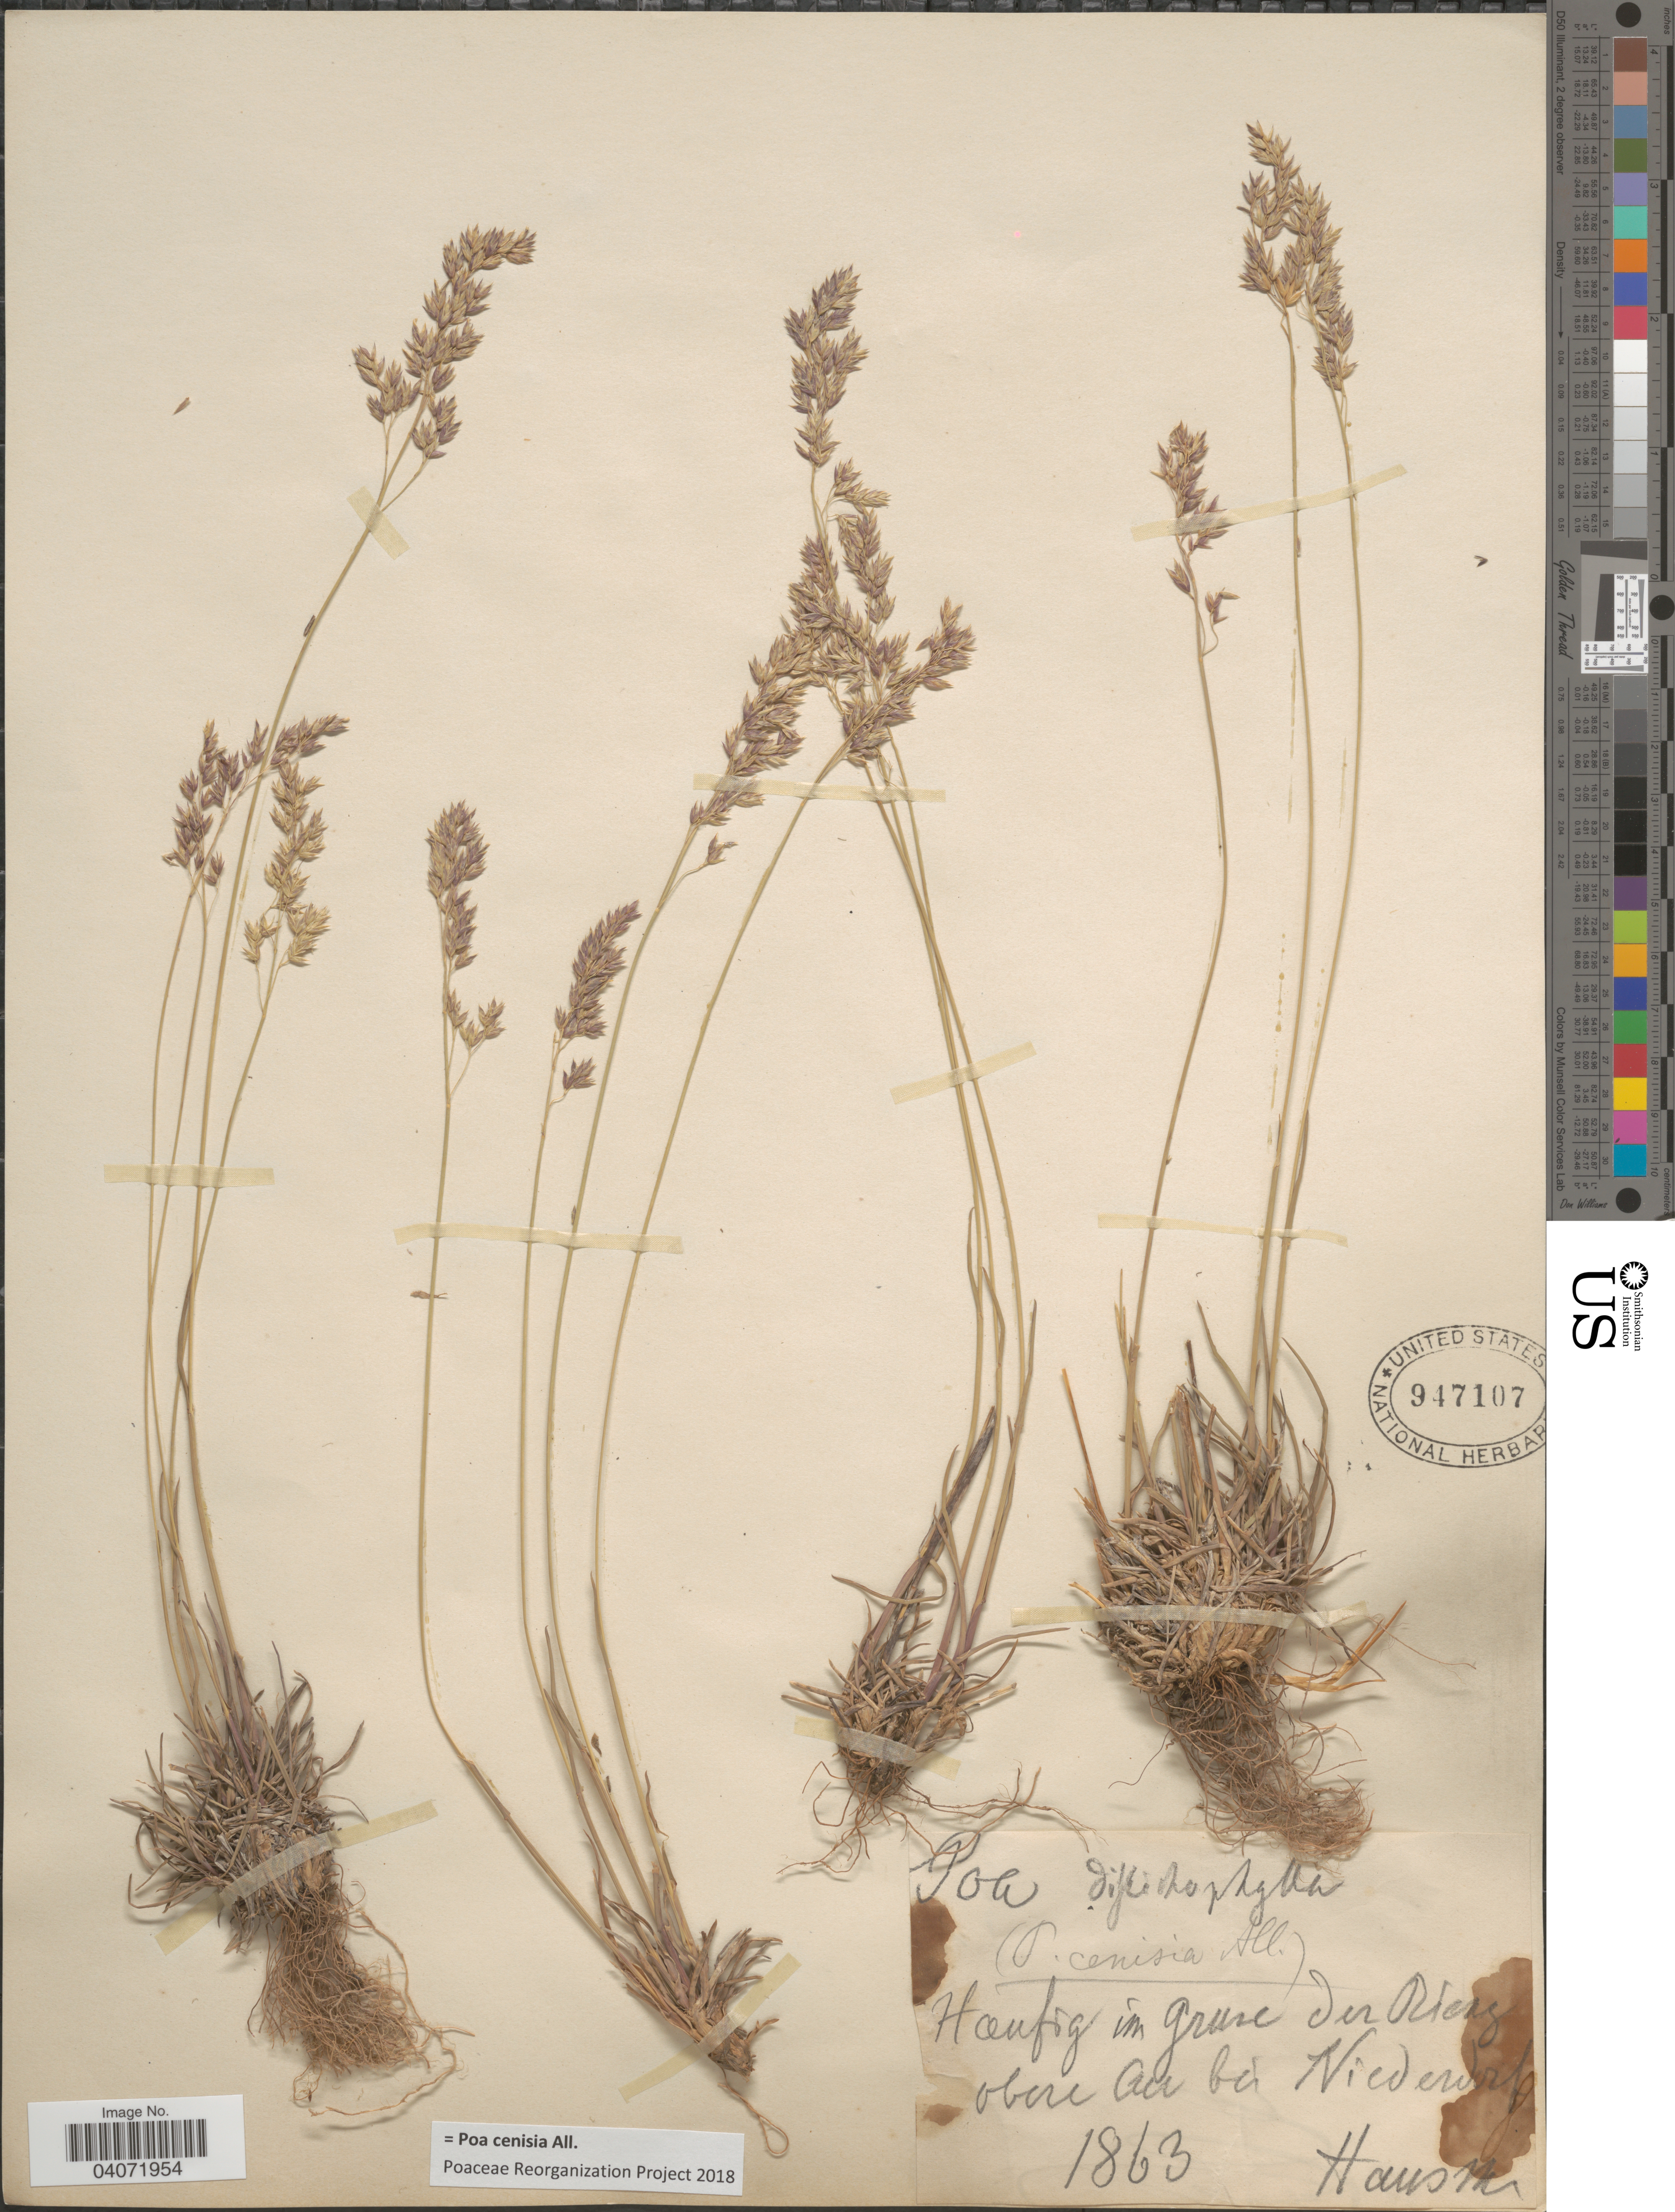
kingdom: Plantae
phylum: Tracheophyta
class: Liliopsida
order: Poales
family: Poaceae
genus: Poa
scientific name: Poa cenisia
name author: All.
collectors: Hausm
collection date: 1863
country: Italy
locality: Haufig im gruse der Rienz obere au bei Niederdorf.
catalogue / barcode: US 947107